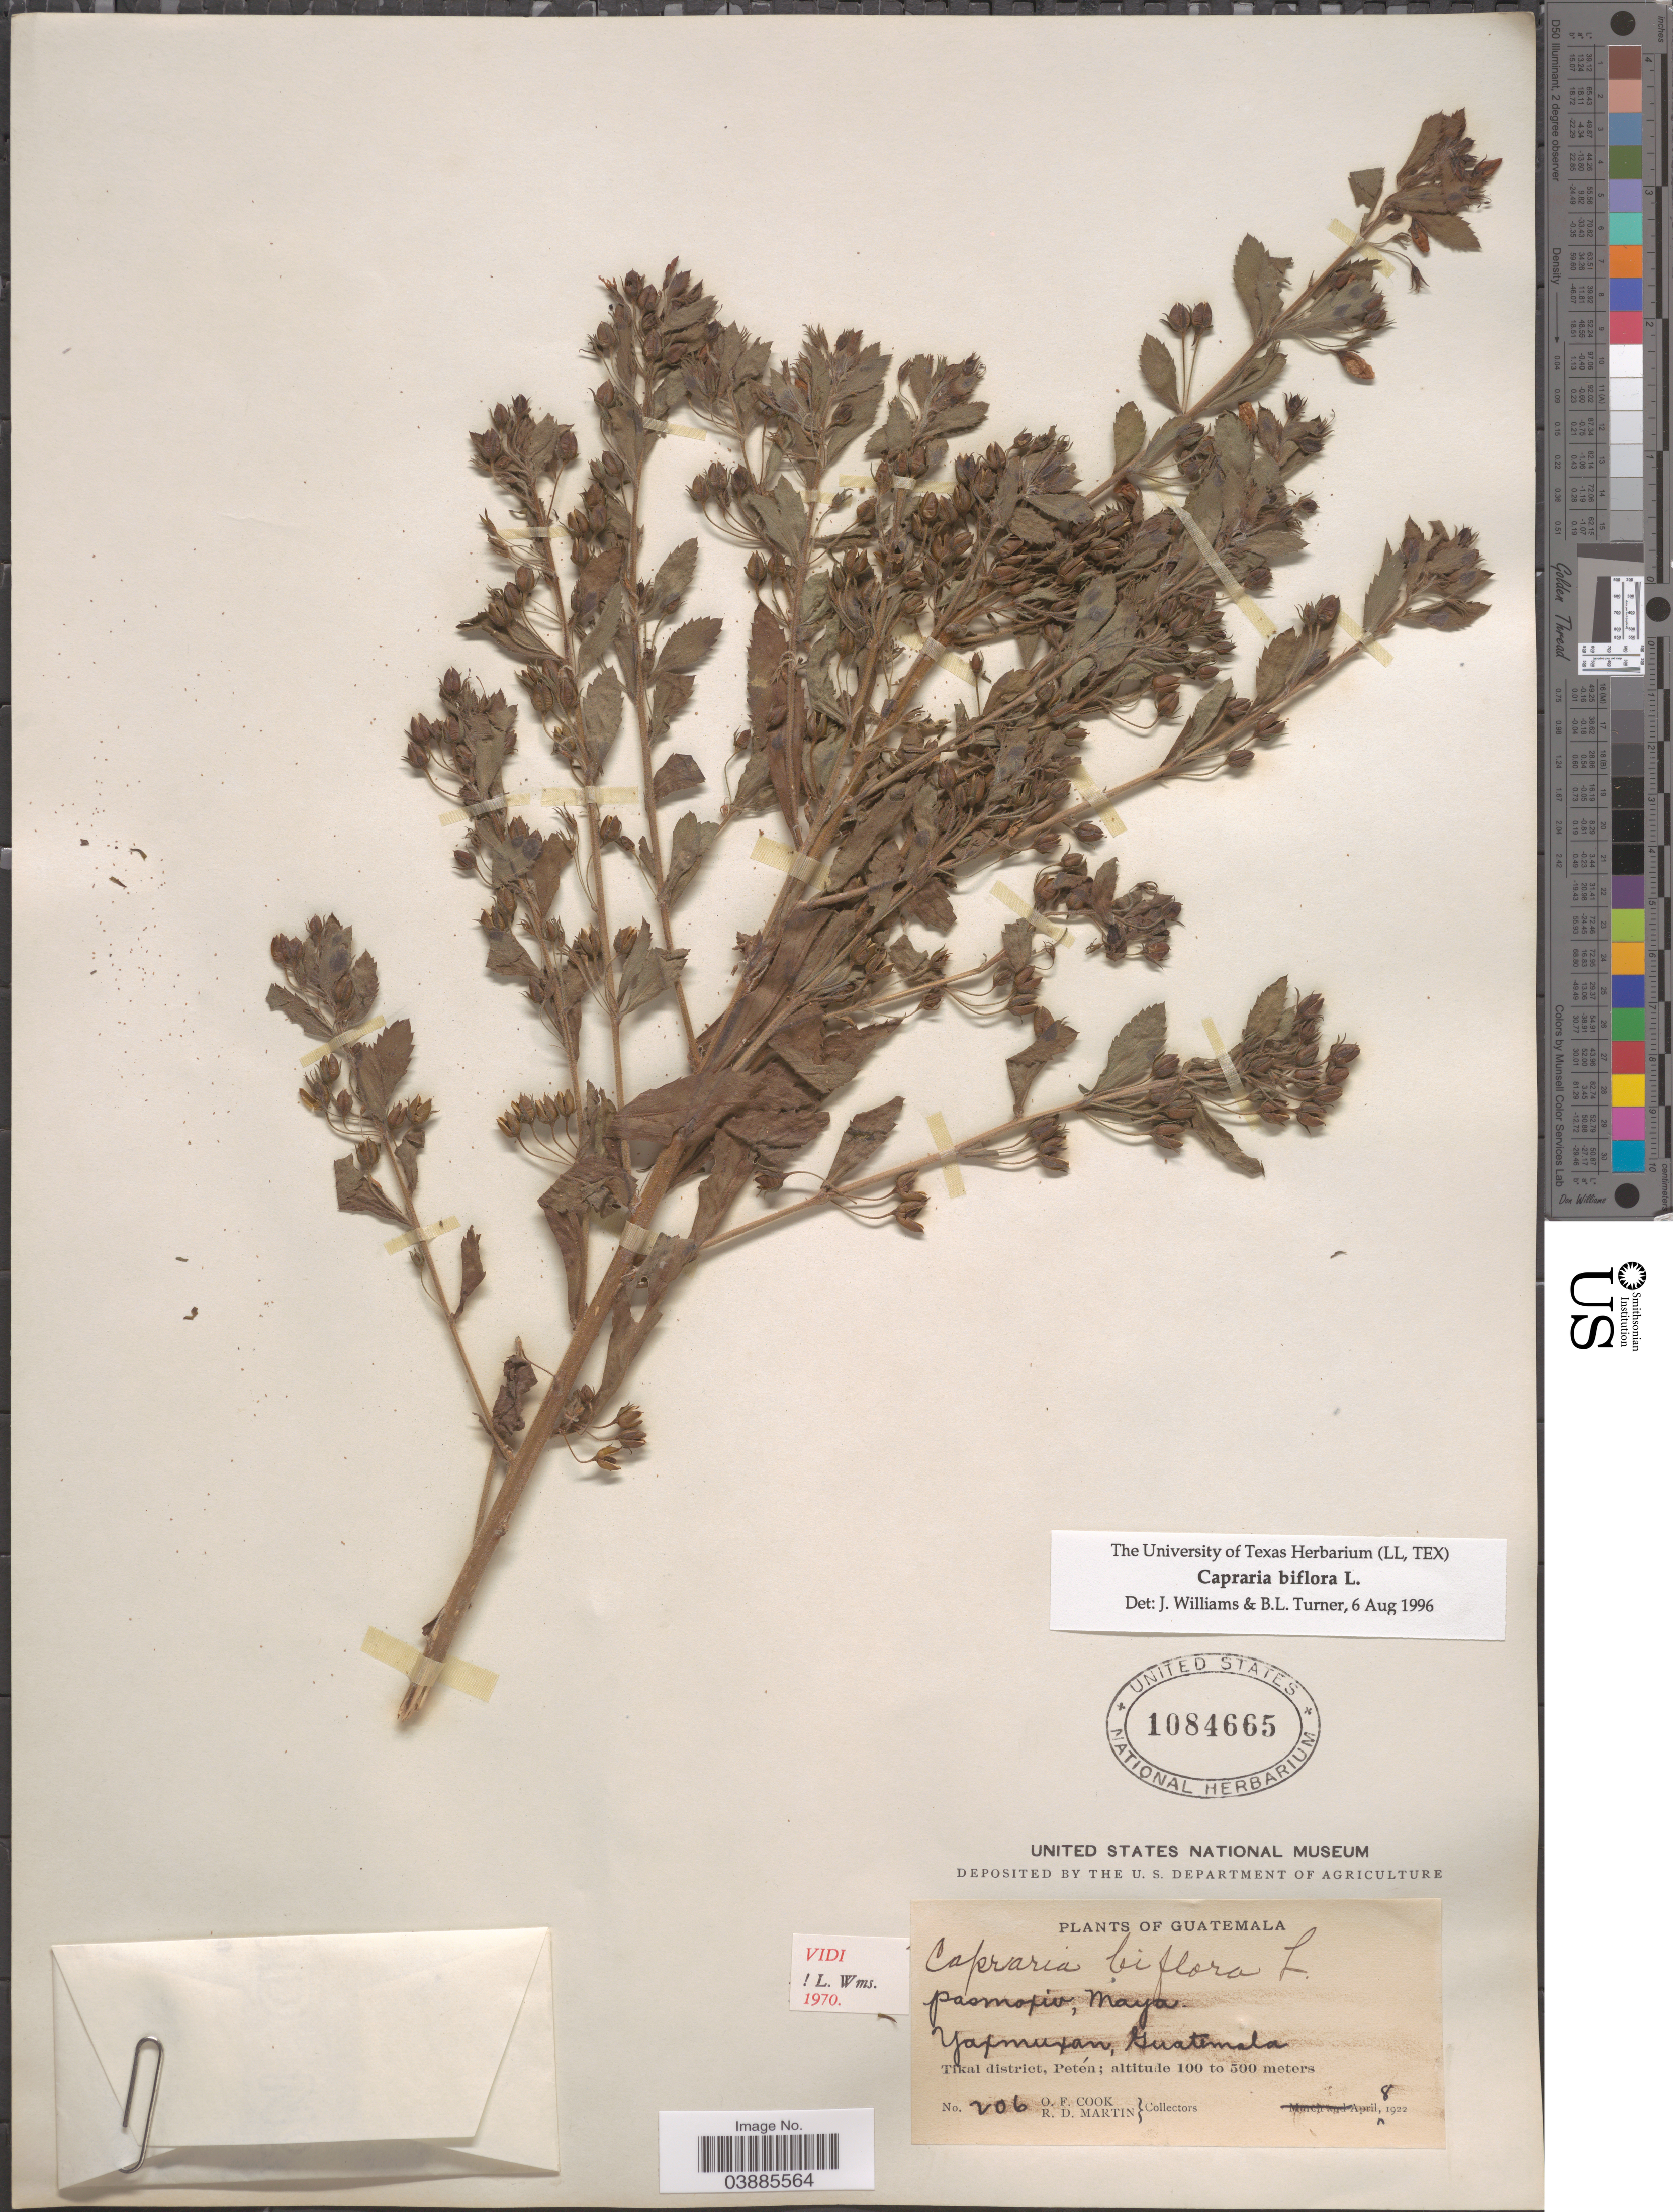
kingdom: Plantae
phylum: Tracheophyta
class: Magnoliopsida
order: Lamiales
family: Scrophulariaceae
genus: Capraria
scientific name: Capraria biflora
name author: L.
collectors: O. F. Cook & R. D. Martin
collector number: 206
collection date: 1922-04-08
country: Guatemala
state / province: El Peten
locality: Yaxmuxan. Tikal district.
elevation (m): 100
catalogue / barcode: US 1084665